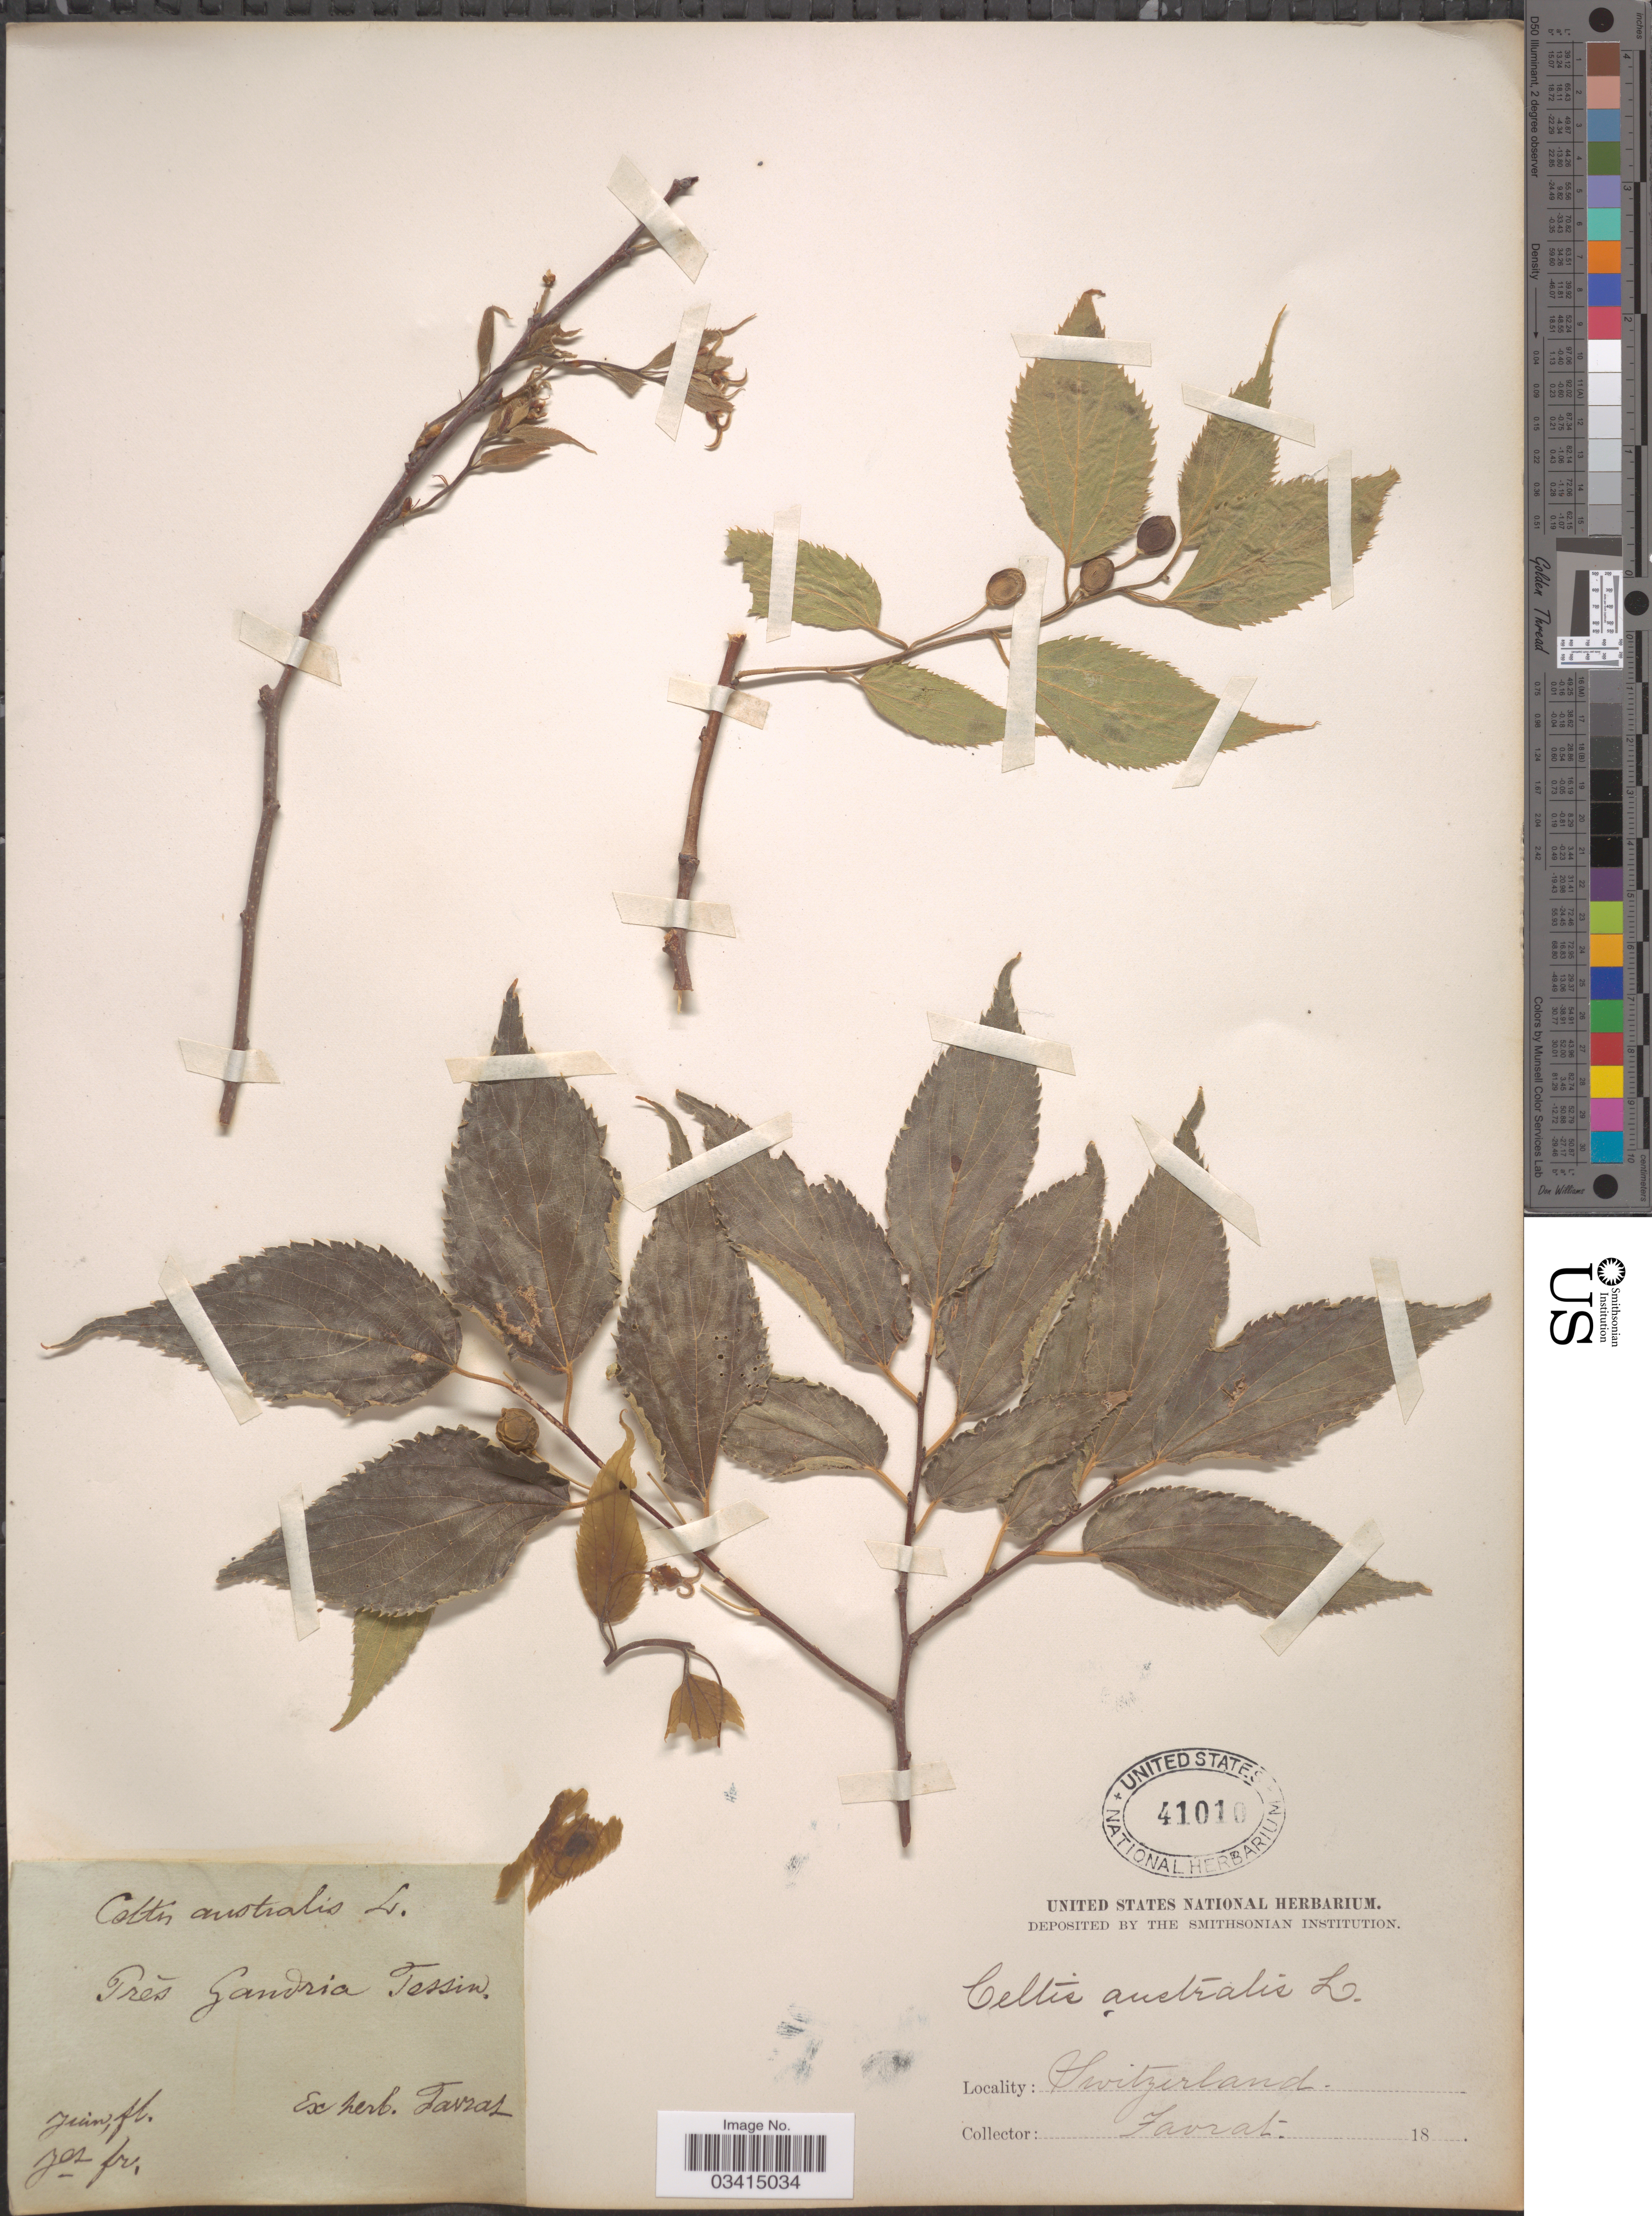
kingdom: Plantae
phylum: Tracheophyta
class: Magnoliopsida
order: Rosales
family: Cannabaceae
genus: Celtis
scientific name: Celtis australis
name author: L.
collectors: L. Favrat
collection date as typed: Juin, Jul* 18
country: Switzerland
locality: Prés Gandria Tessin.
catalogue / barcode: US 41010